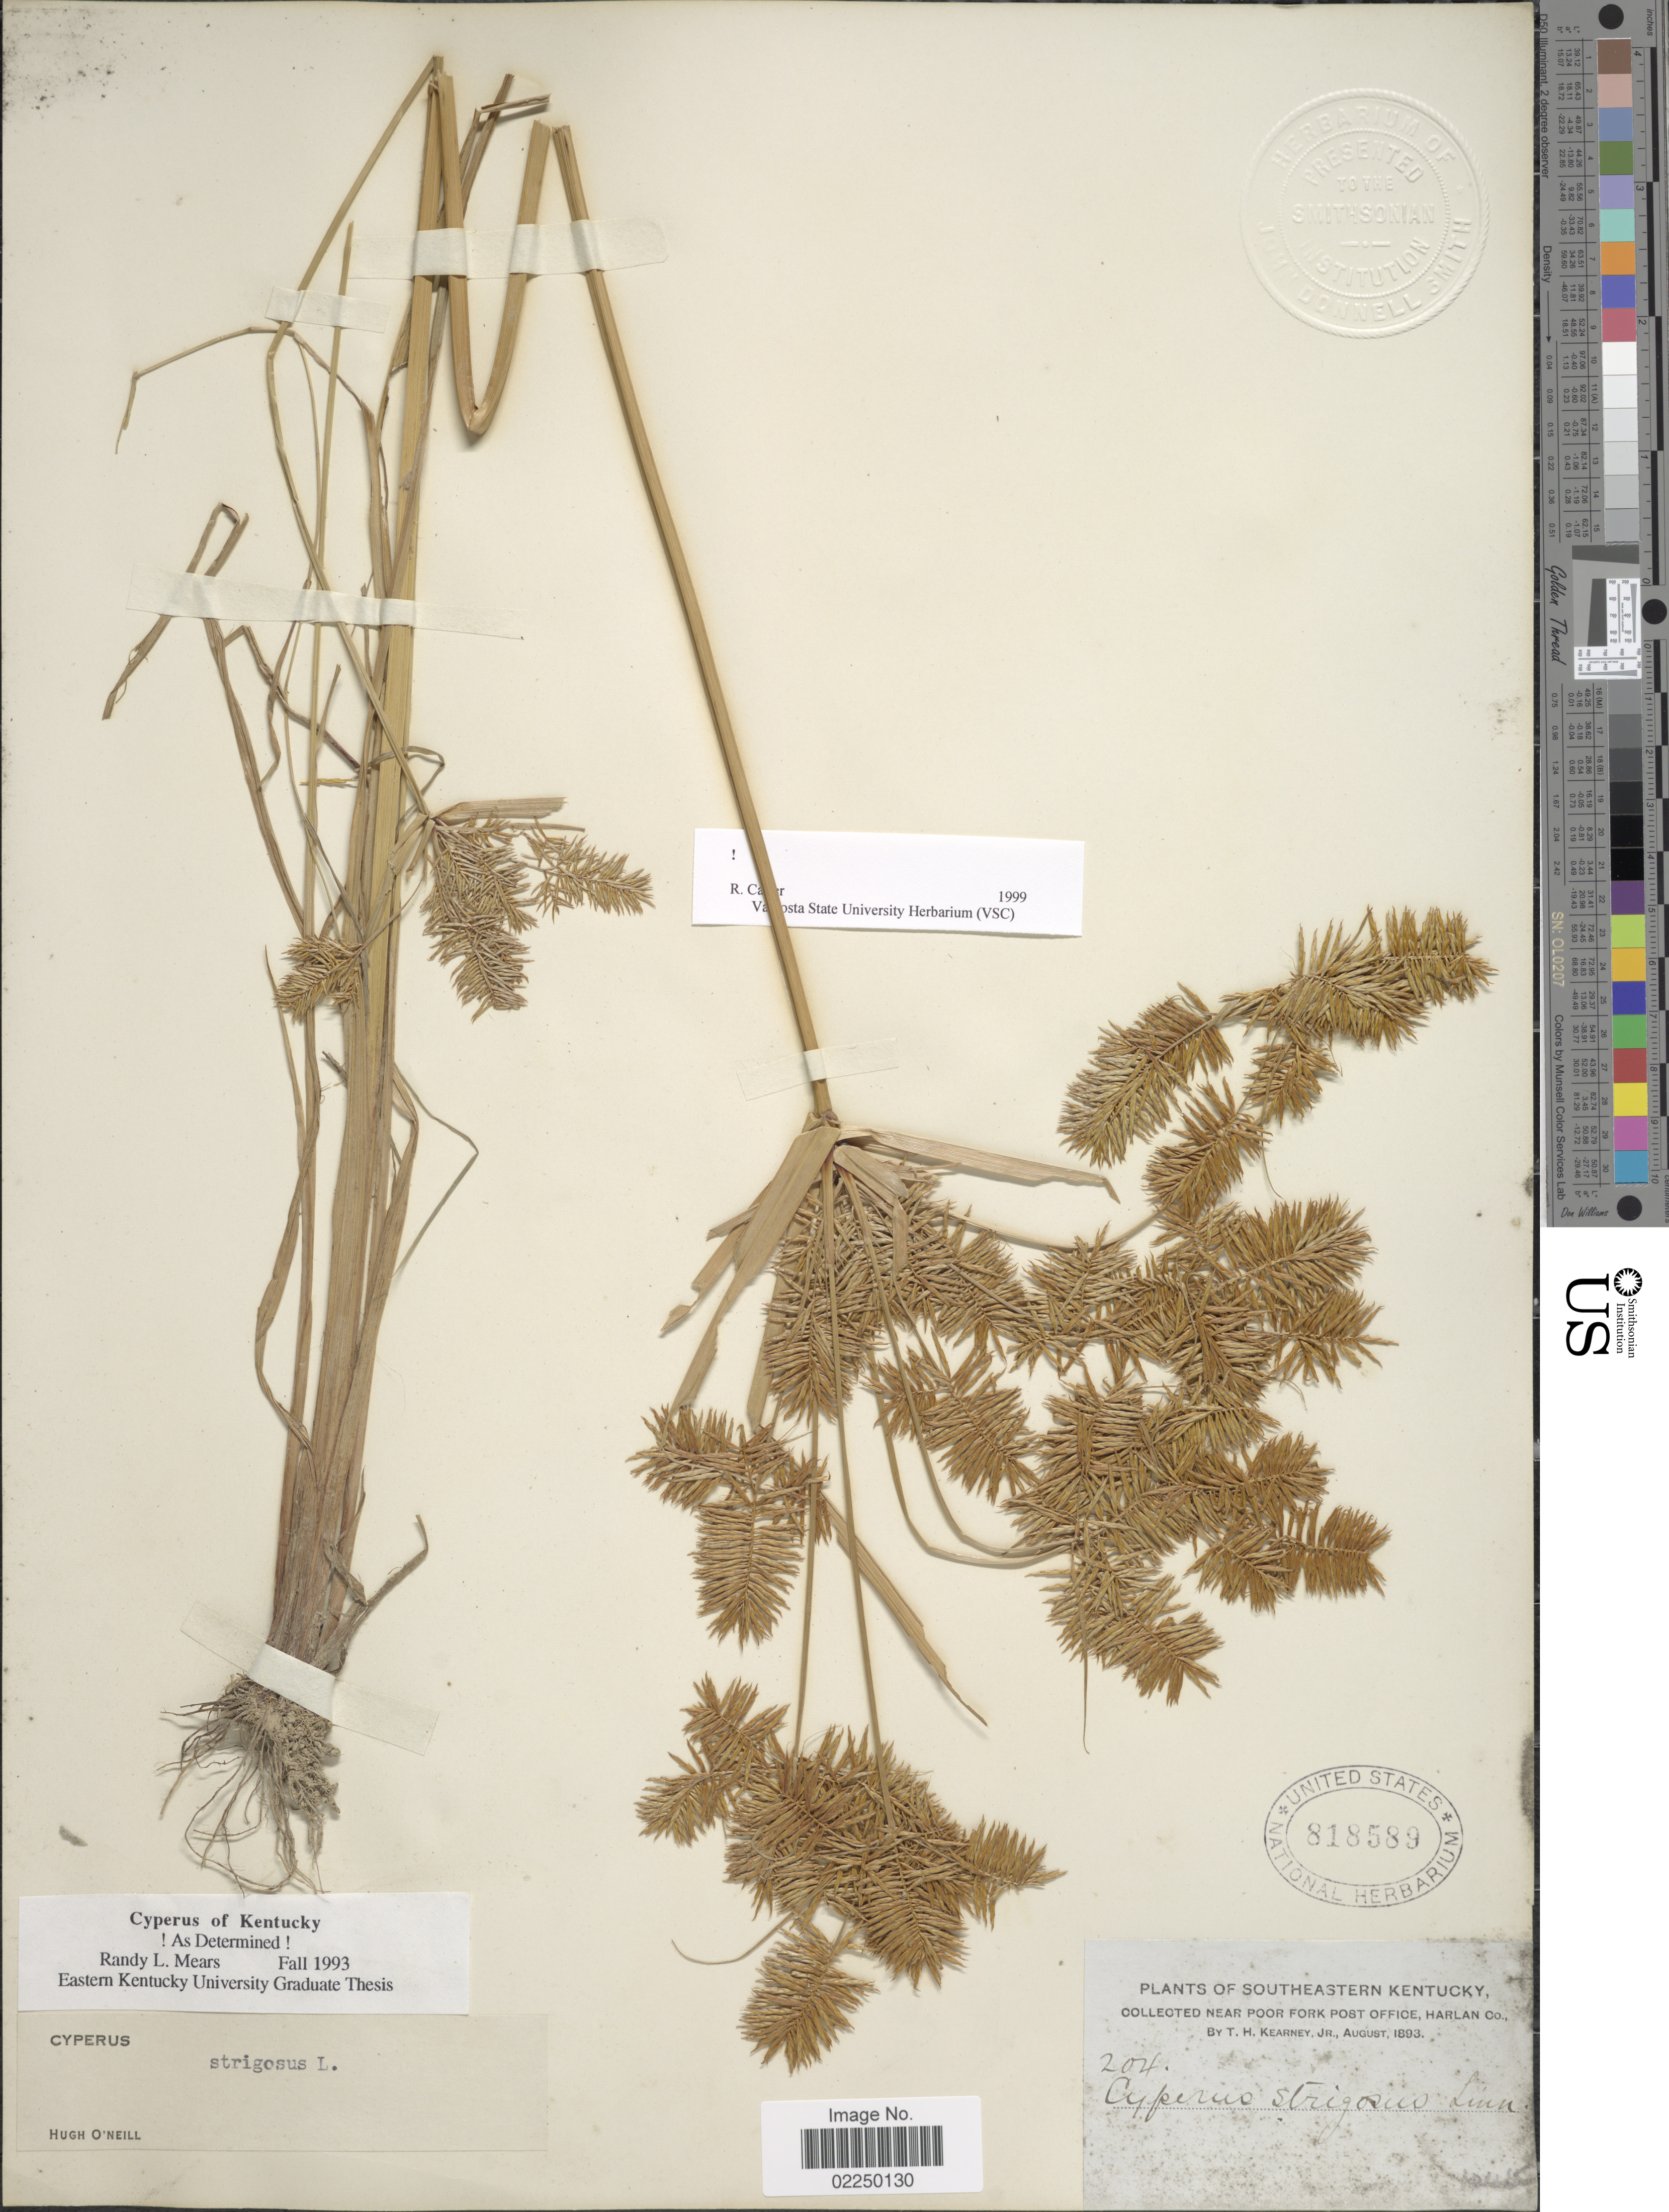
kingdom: Plantae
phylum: Tracheophyta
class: Liliopsida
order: Poales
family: Cyperaceae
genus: Cyperus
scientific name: Cyperus strigosus L.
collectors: T. H. Kearney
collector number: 204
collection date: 1893-08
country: United States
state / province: Kentucky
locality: Southeastern Kentucky, near Poor Fork Post Office, Harlan Co.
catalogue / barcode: US 818589